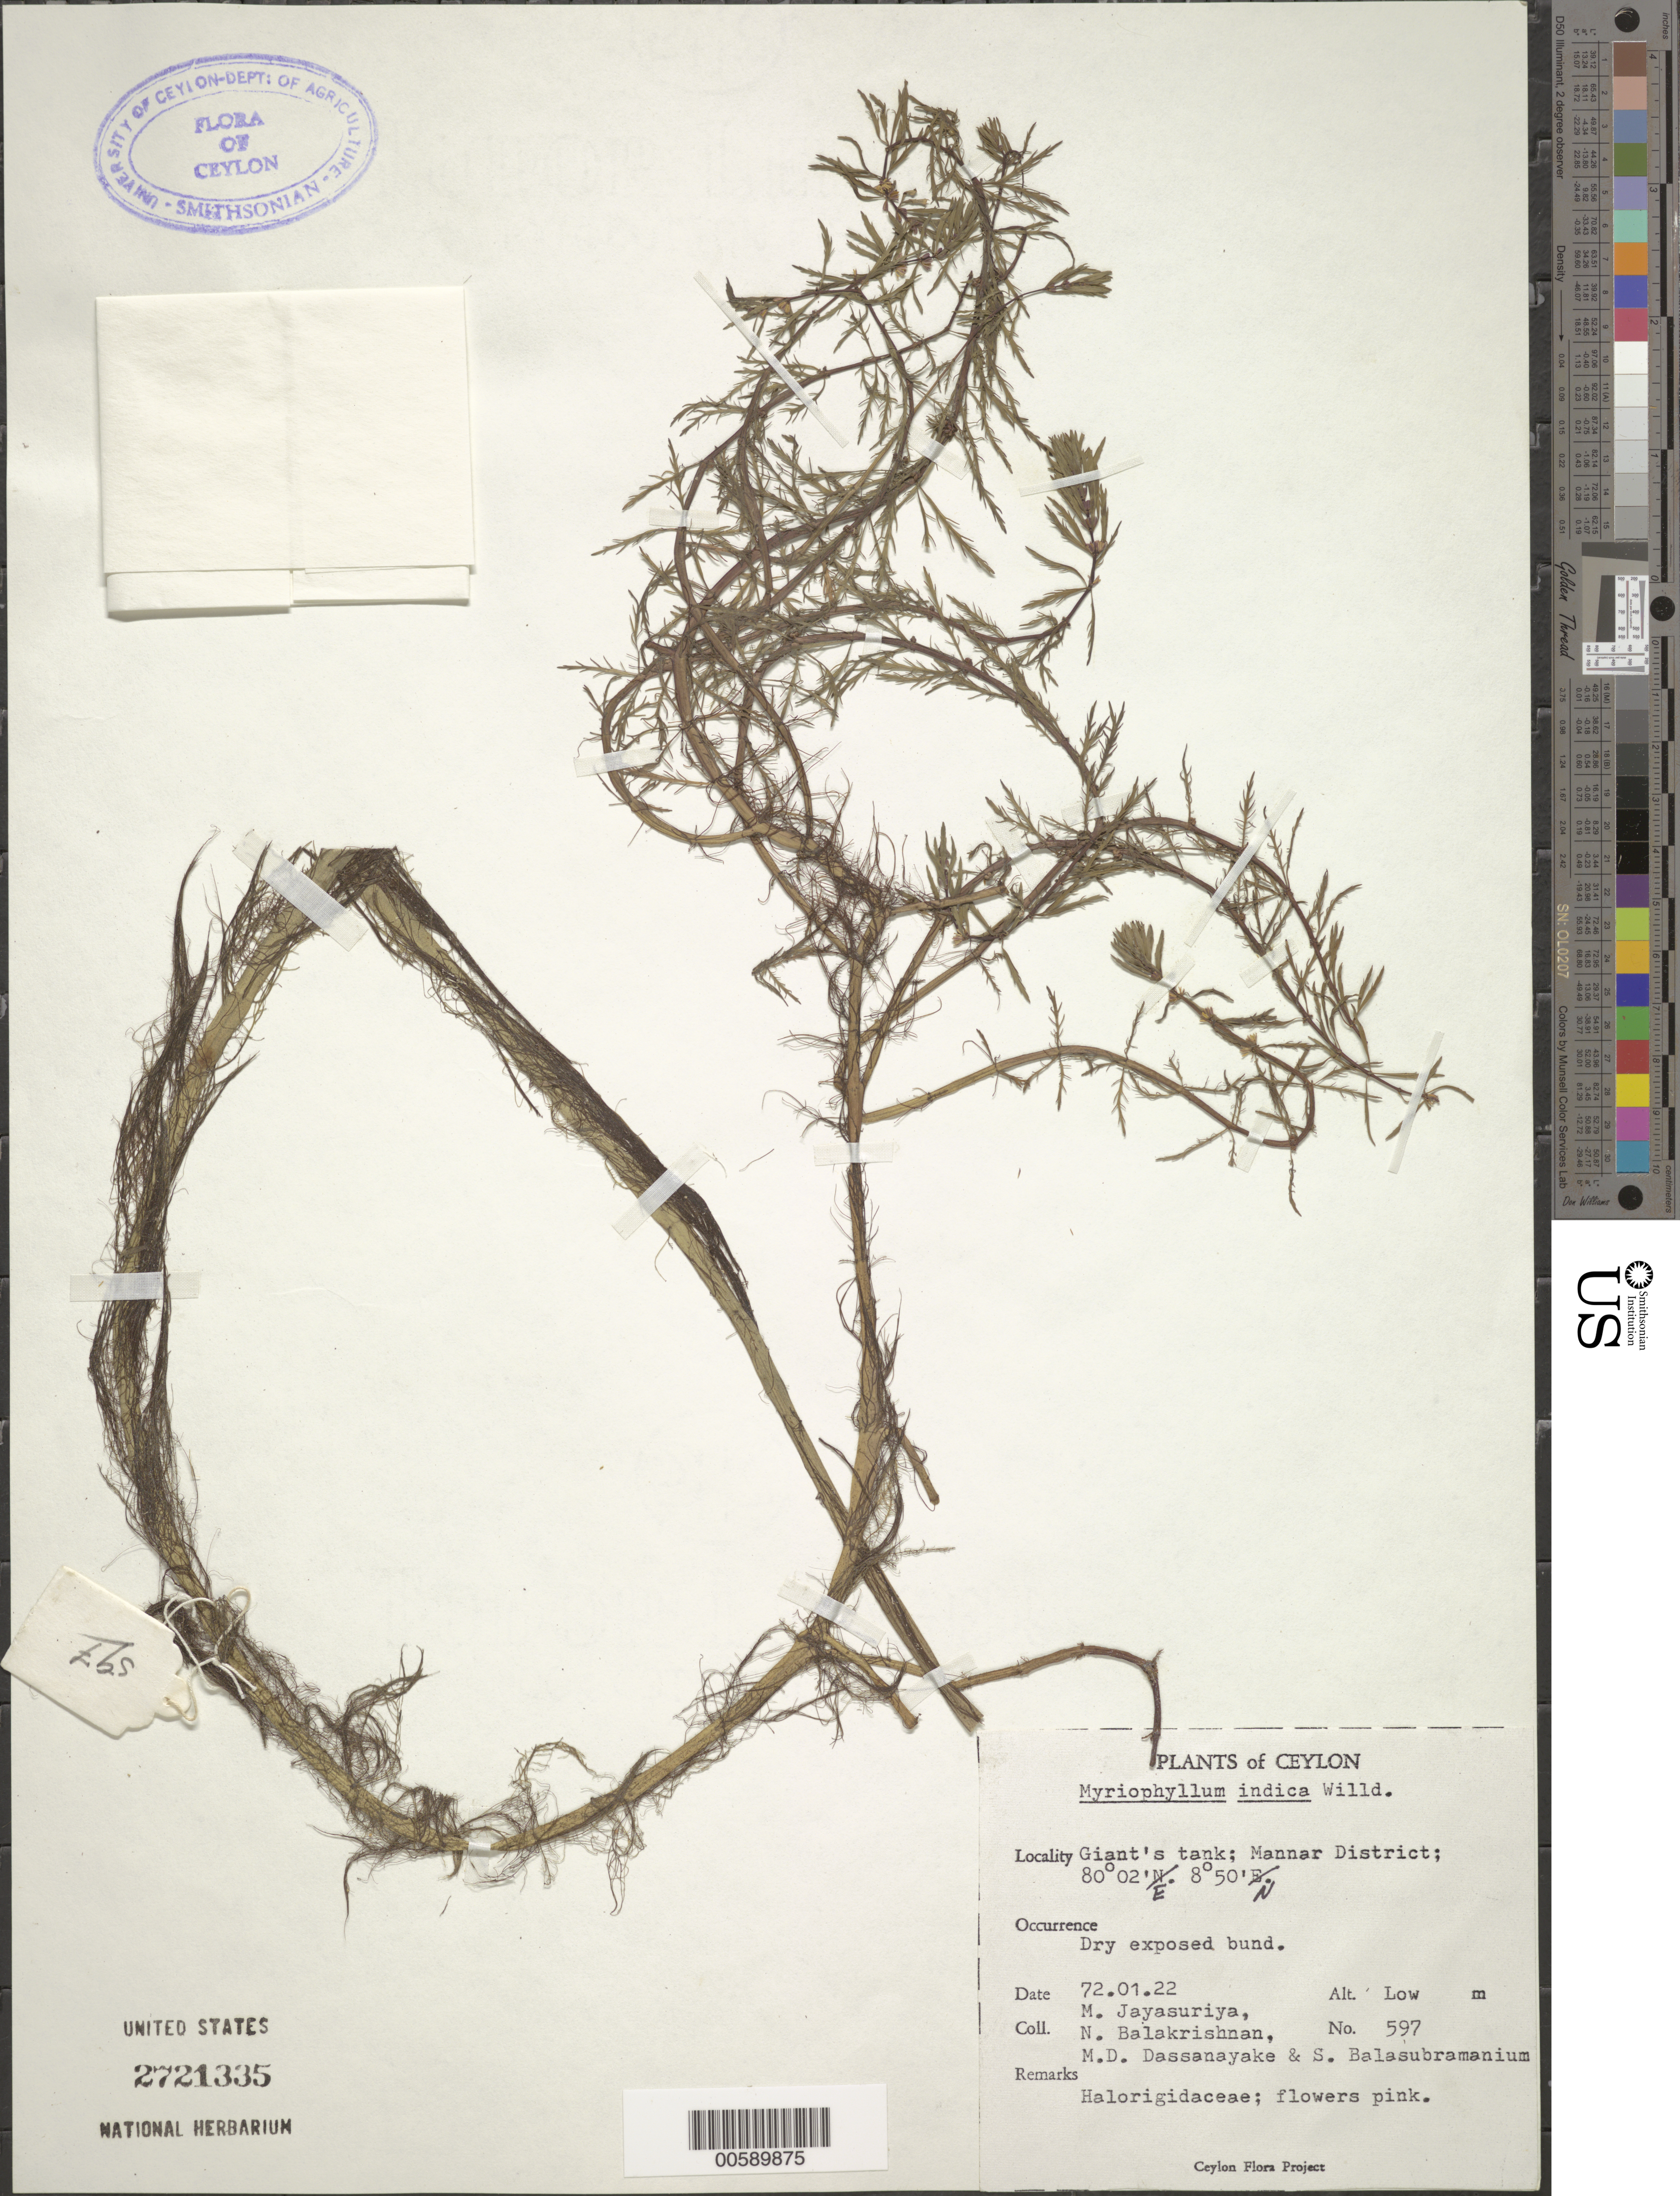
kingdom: Plantae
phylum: Tracheophyta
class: Magnoliopsida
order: Saxifragales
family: Haloragaceae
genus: Myriophyllum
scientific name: Myriophyllum indicum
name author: Willd.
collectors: A. H. Jayasuriya, N. Balakrishnan, M. Dassanayake & S. Balasubramanium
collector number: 597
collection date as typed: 22 Jan 1972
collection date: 1972-01-22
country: Sri Lanka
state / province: Northern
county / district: Mannar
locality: Giant's tank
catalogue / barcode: US 2721335